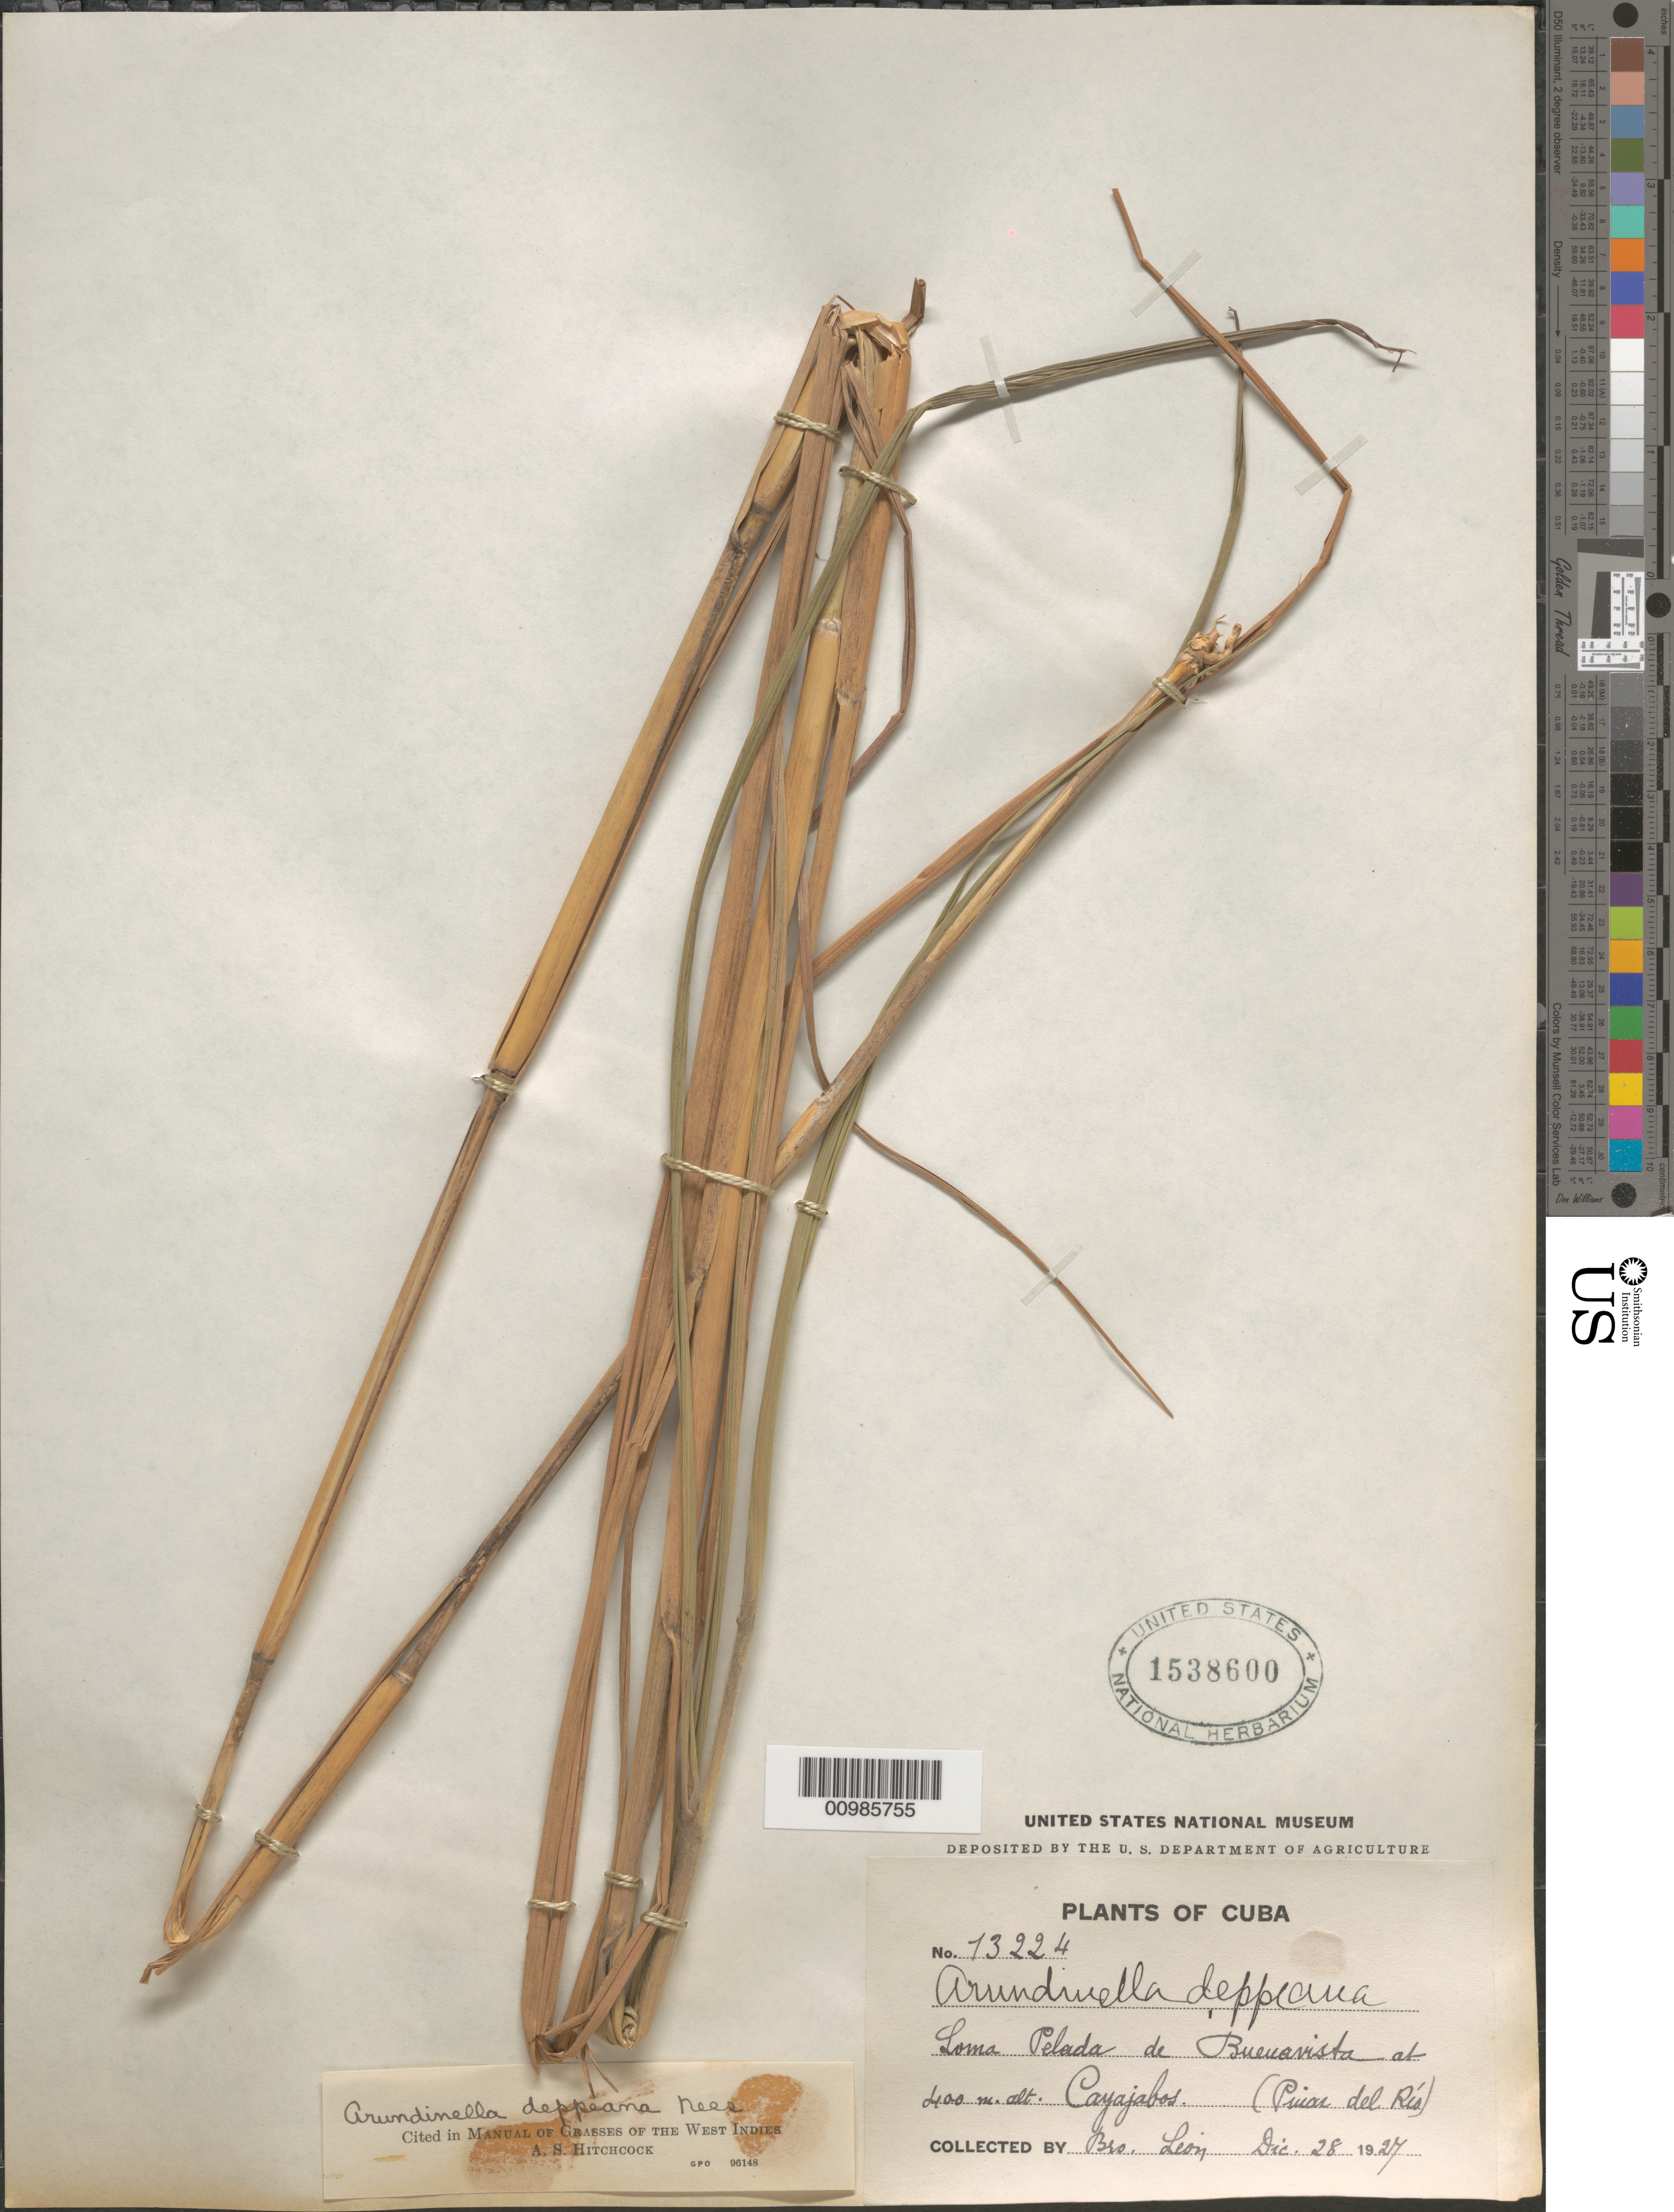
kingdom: Plantae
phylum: Tracheophyta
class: Liliopsida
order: Poales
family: Poaceae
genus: Arundinella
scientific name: Arundinella deppeana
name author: Nees ex Steud.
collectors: Bro. León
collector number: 13224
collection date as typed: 28 Dec 1927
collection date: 1927-12-28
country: Cuba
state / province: Pinar del Rio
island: Cuba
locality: Cayajabos, Loma Pelada de Buenavista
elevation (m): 400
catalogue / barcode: US 1538600